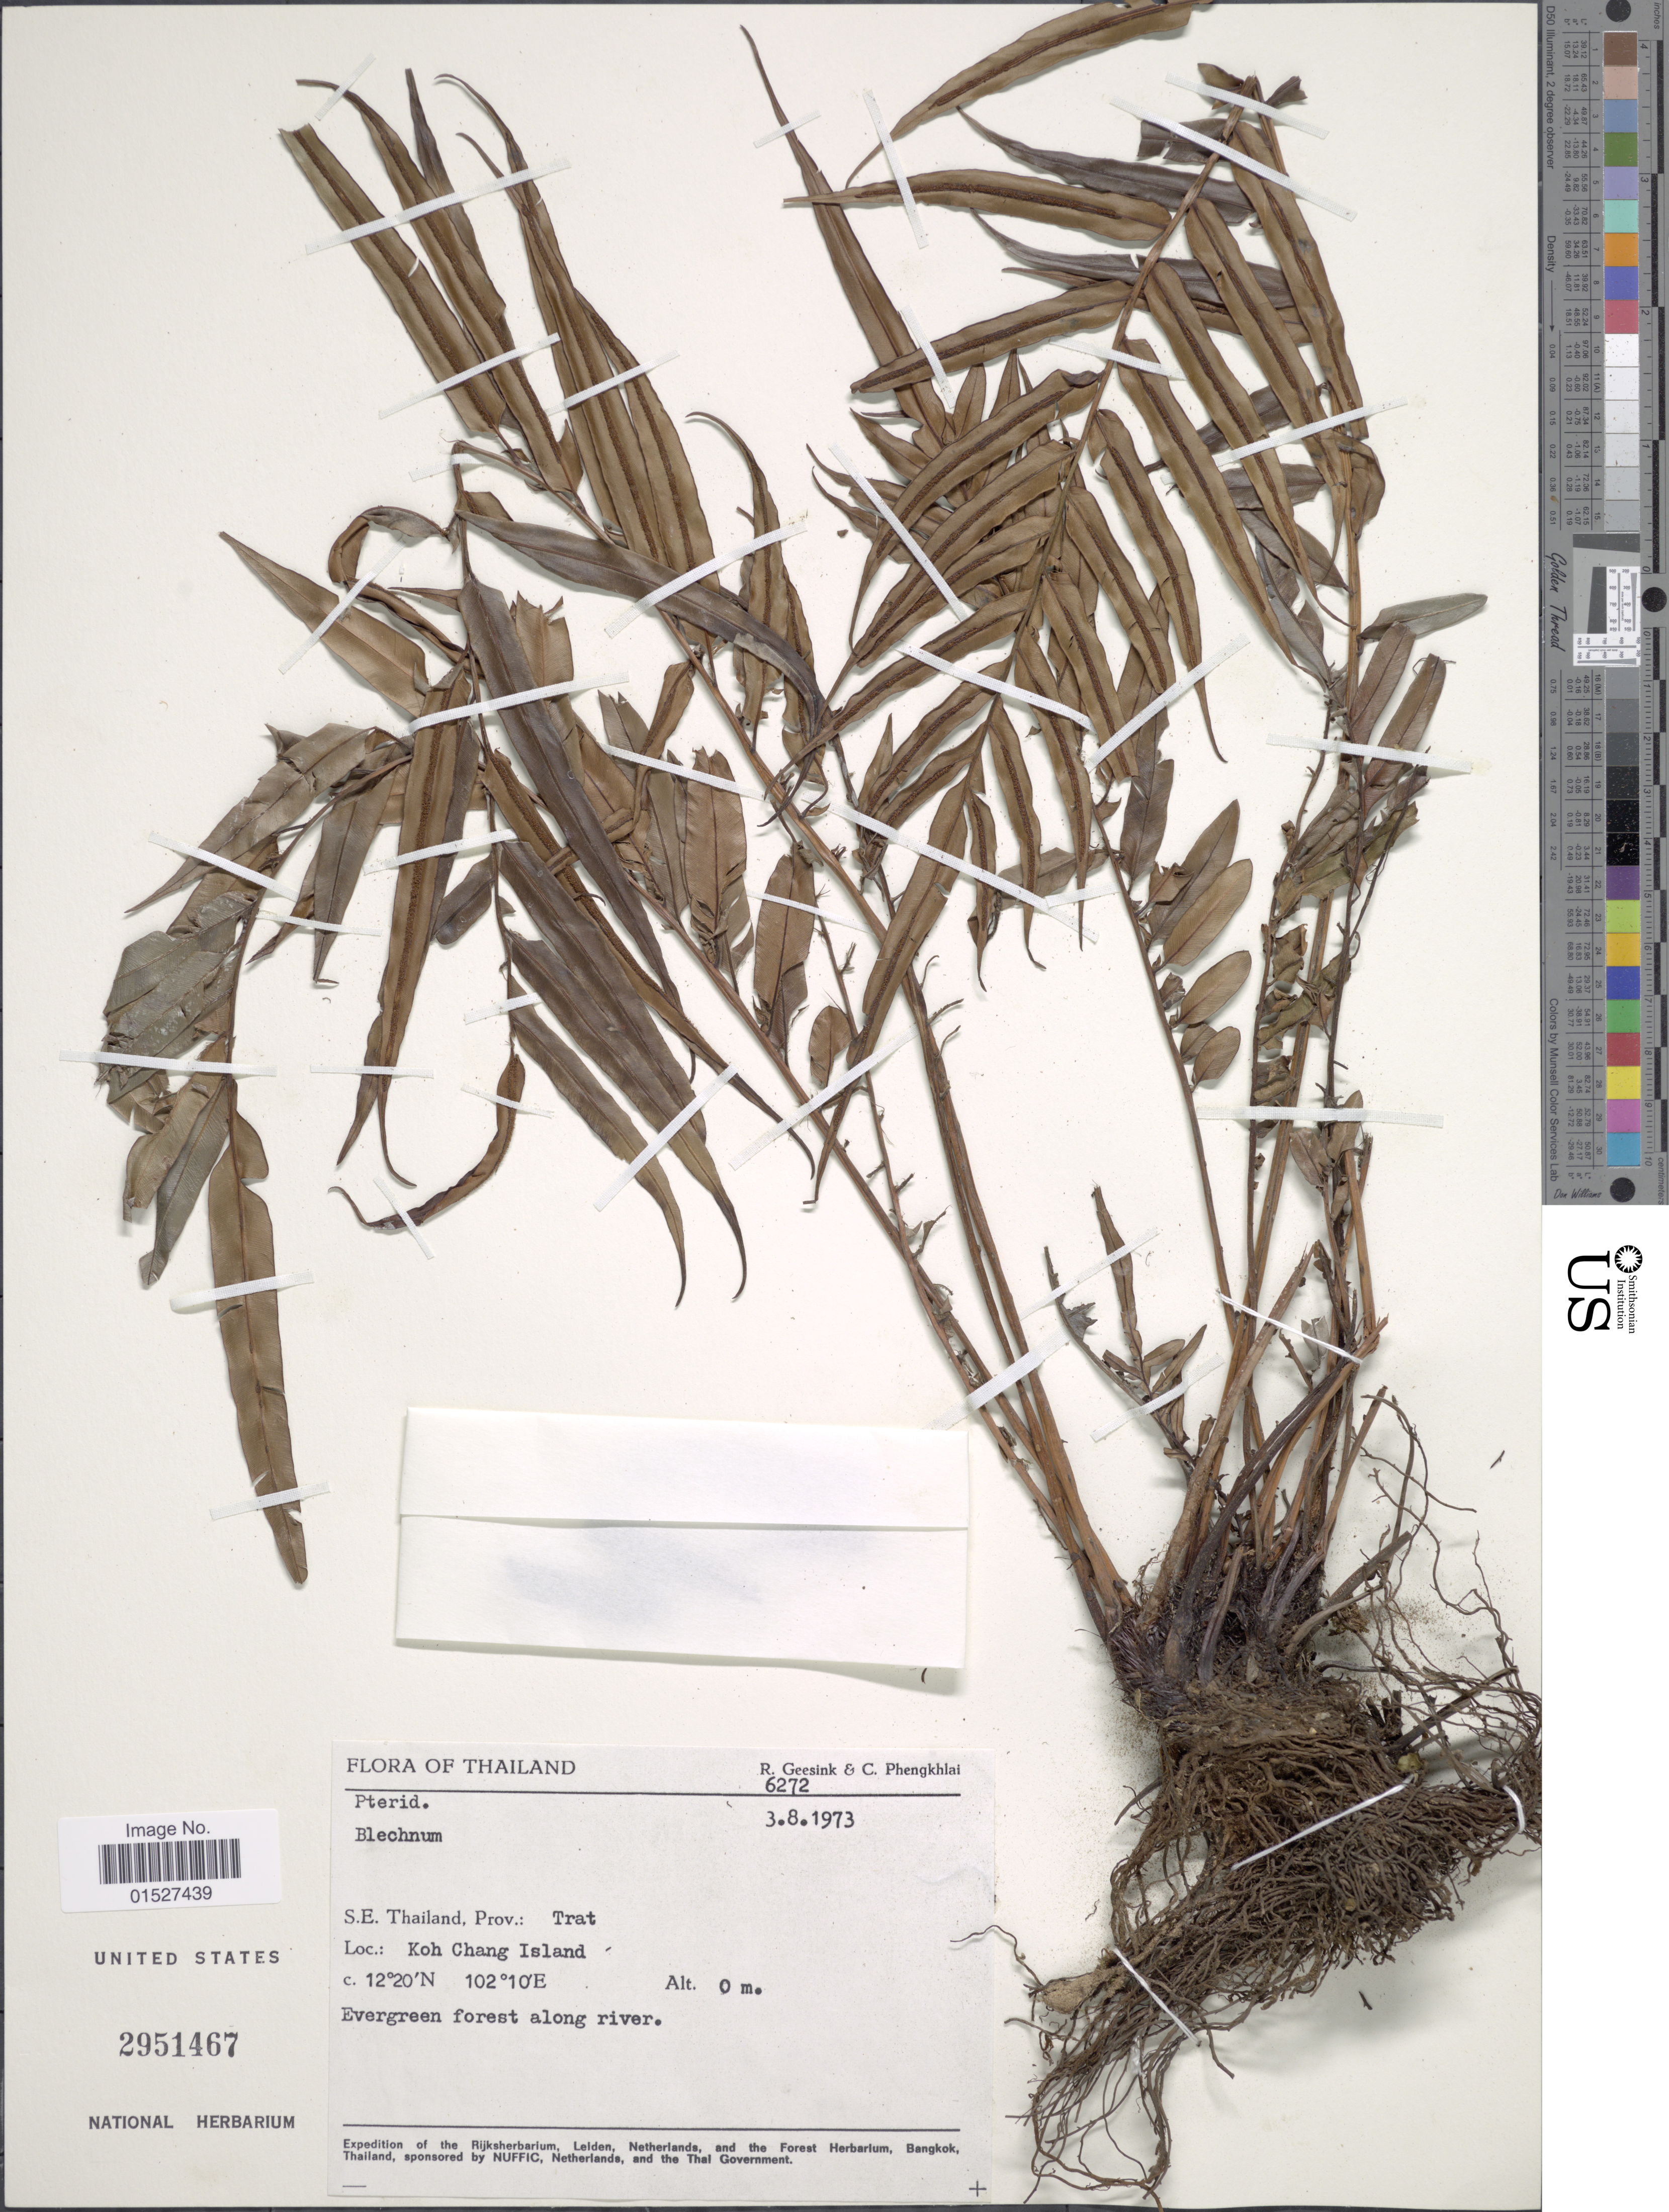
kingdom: Plantae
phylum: Tracheophyta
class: Polypodiopsida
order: Polypodiales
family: Blechnaceae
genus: Blechnum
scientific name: Blechnum sp.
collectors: R. Geesink & C. Phengklai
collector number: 6272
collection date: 1973-08-03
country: Thailand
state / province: Trat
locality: S.E. Thailand, Prov.: Trat. Koh Chang Island.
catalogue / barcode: US 2951467